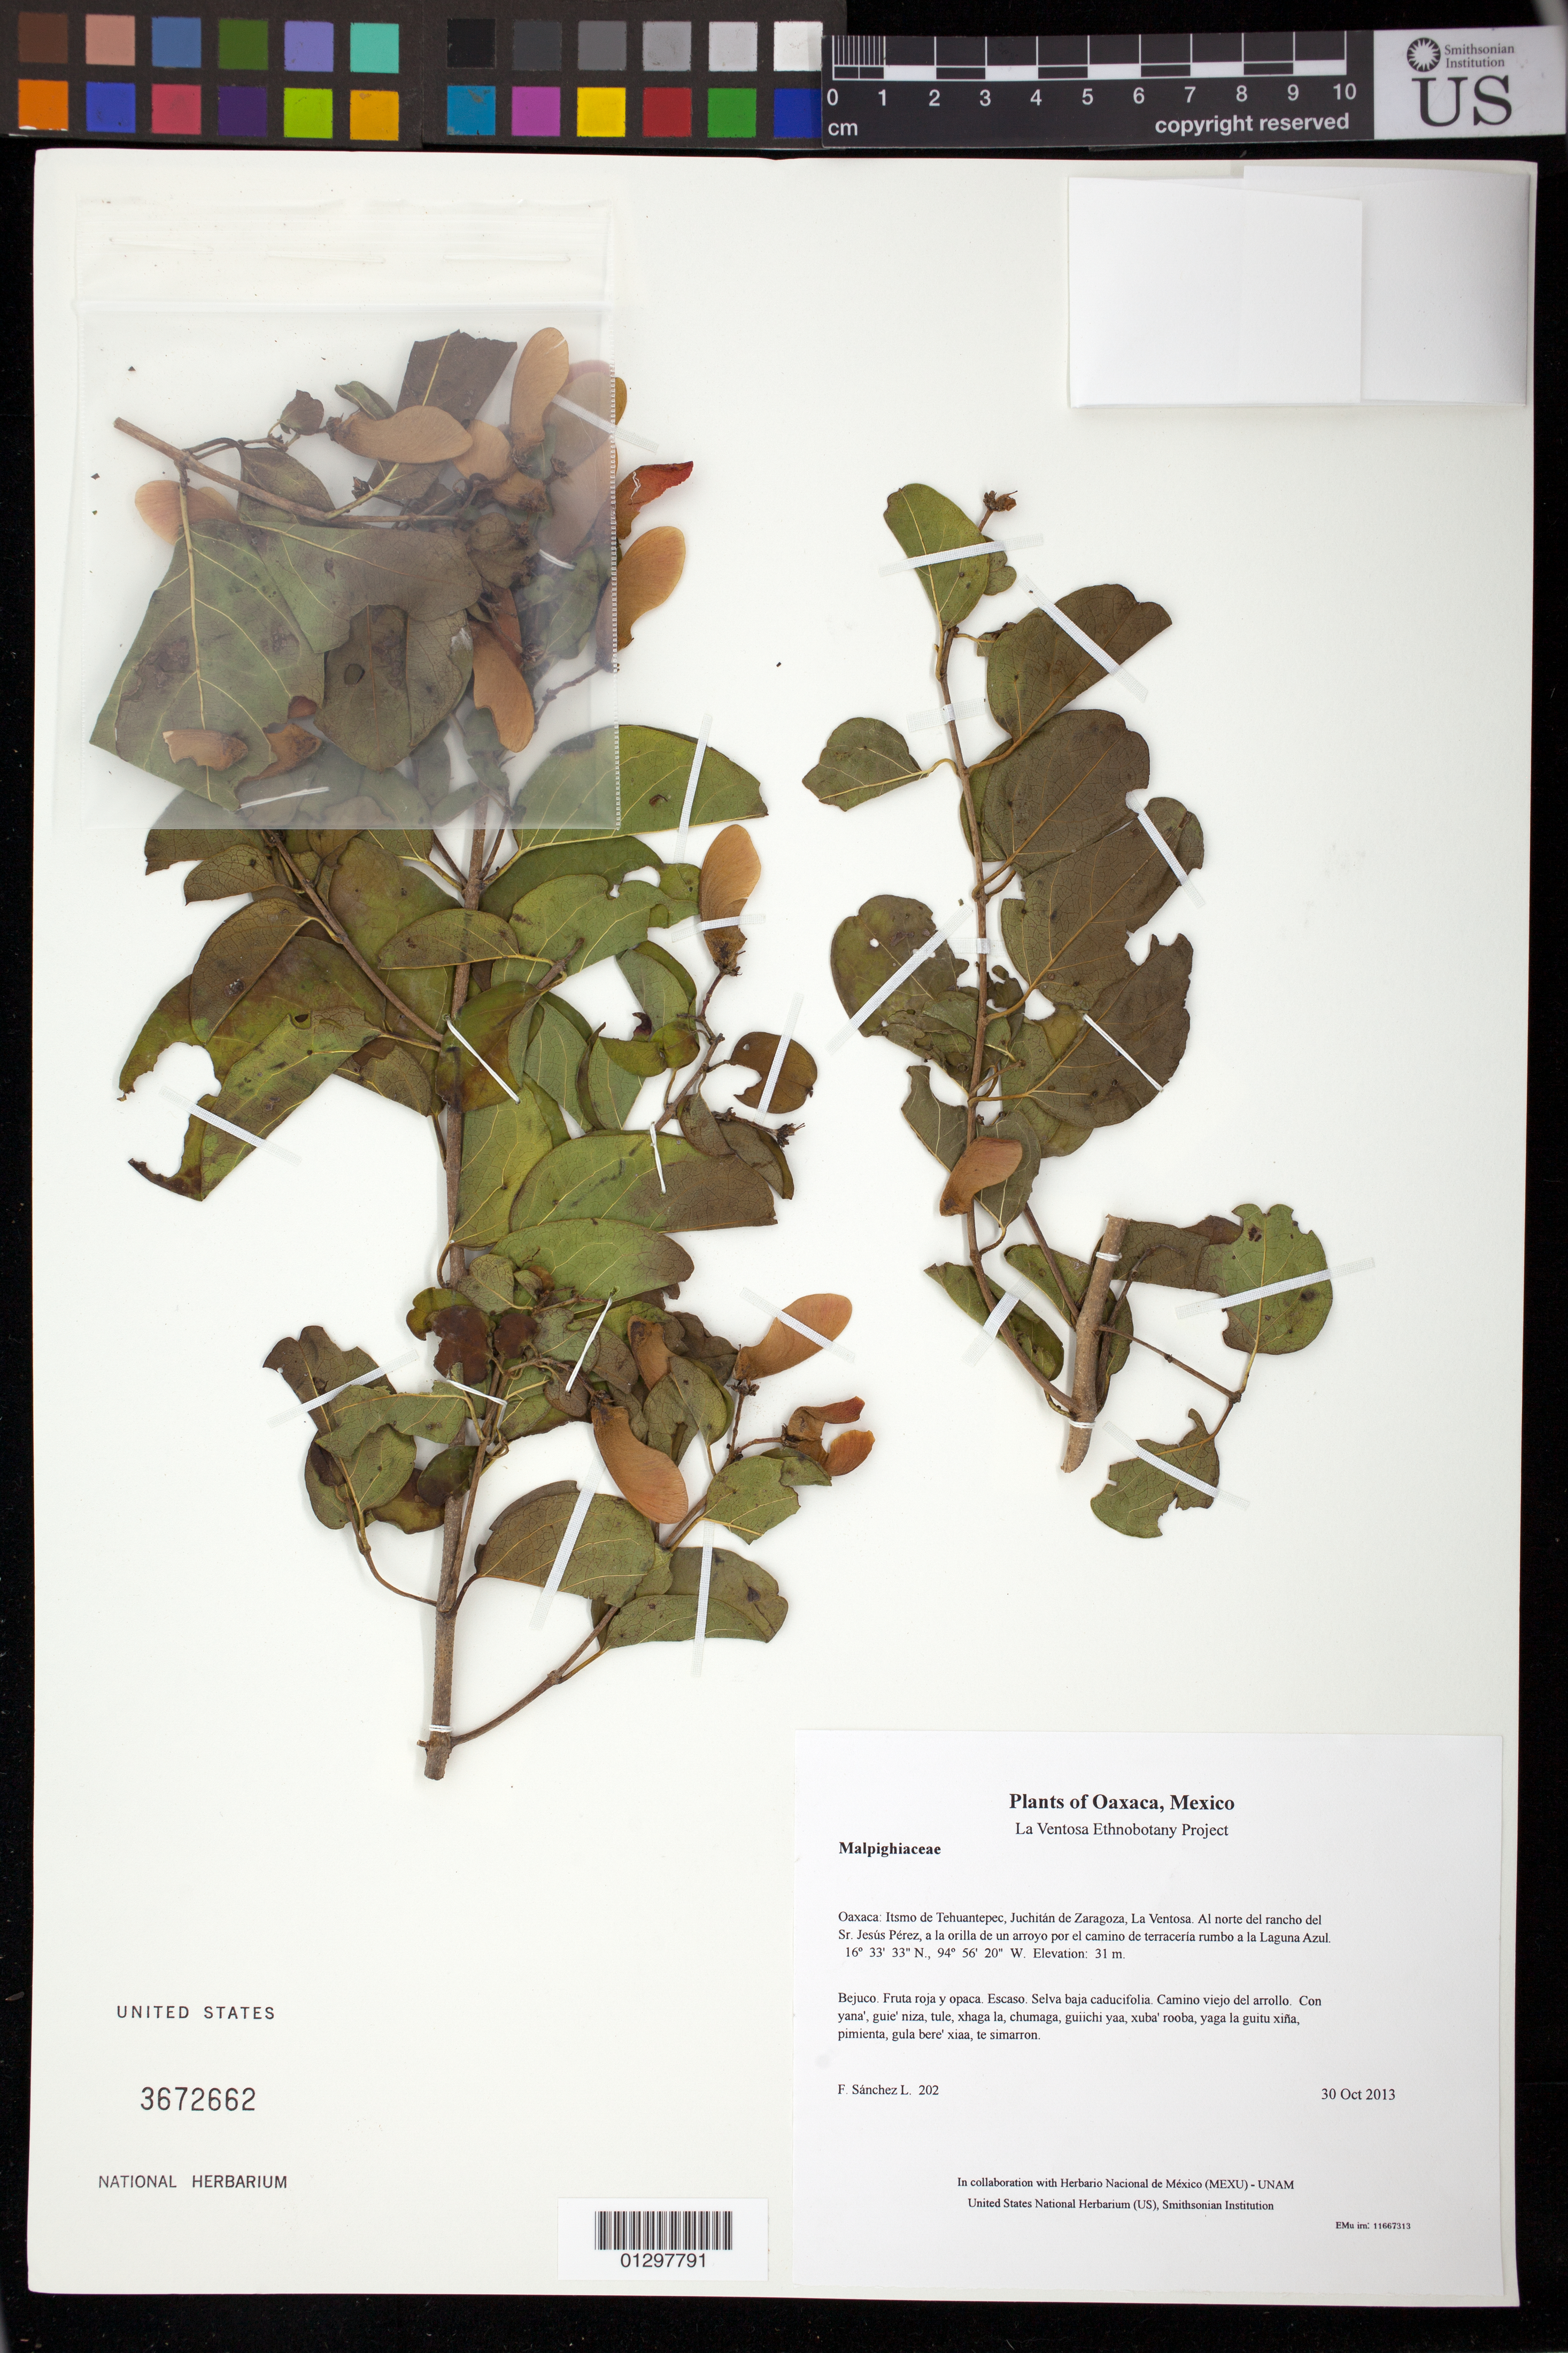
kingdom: Plantae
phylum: Tracheophyta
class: Magnoliopsida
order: Malpighiales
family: Malpighiaceae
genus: Heteropterys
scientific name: Heteropterys cotinifolia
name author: A. Juss.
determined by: Velasco G., Kenia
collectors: F. Sánchez L.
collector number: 202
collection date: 2013-10-30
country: Mexico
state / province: Oaxaca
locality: Itsmo de Tehuantepec, Juchitán de Zaragoza, La Ventosa. Al norte del rancho del Sr. Jesús Pérez, a la orilla de un arroyo por el camino de terracería rumbo a la Laguna Azul.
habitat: Selva baja caducifolia. Camino viejo del arrollo.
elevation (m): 31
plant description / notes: JEBOT, MEXU, SERO, US; Yaga luba'. Cuaananaxhi naxiña' te. Huaxie'.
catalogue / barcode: US 3672662